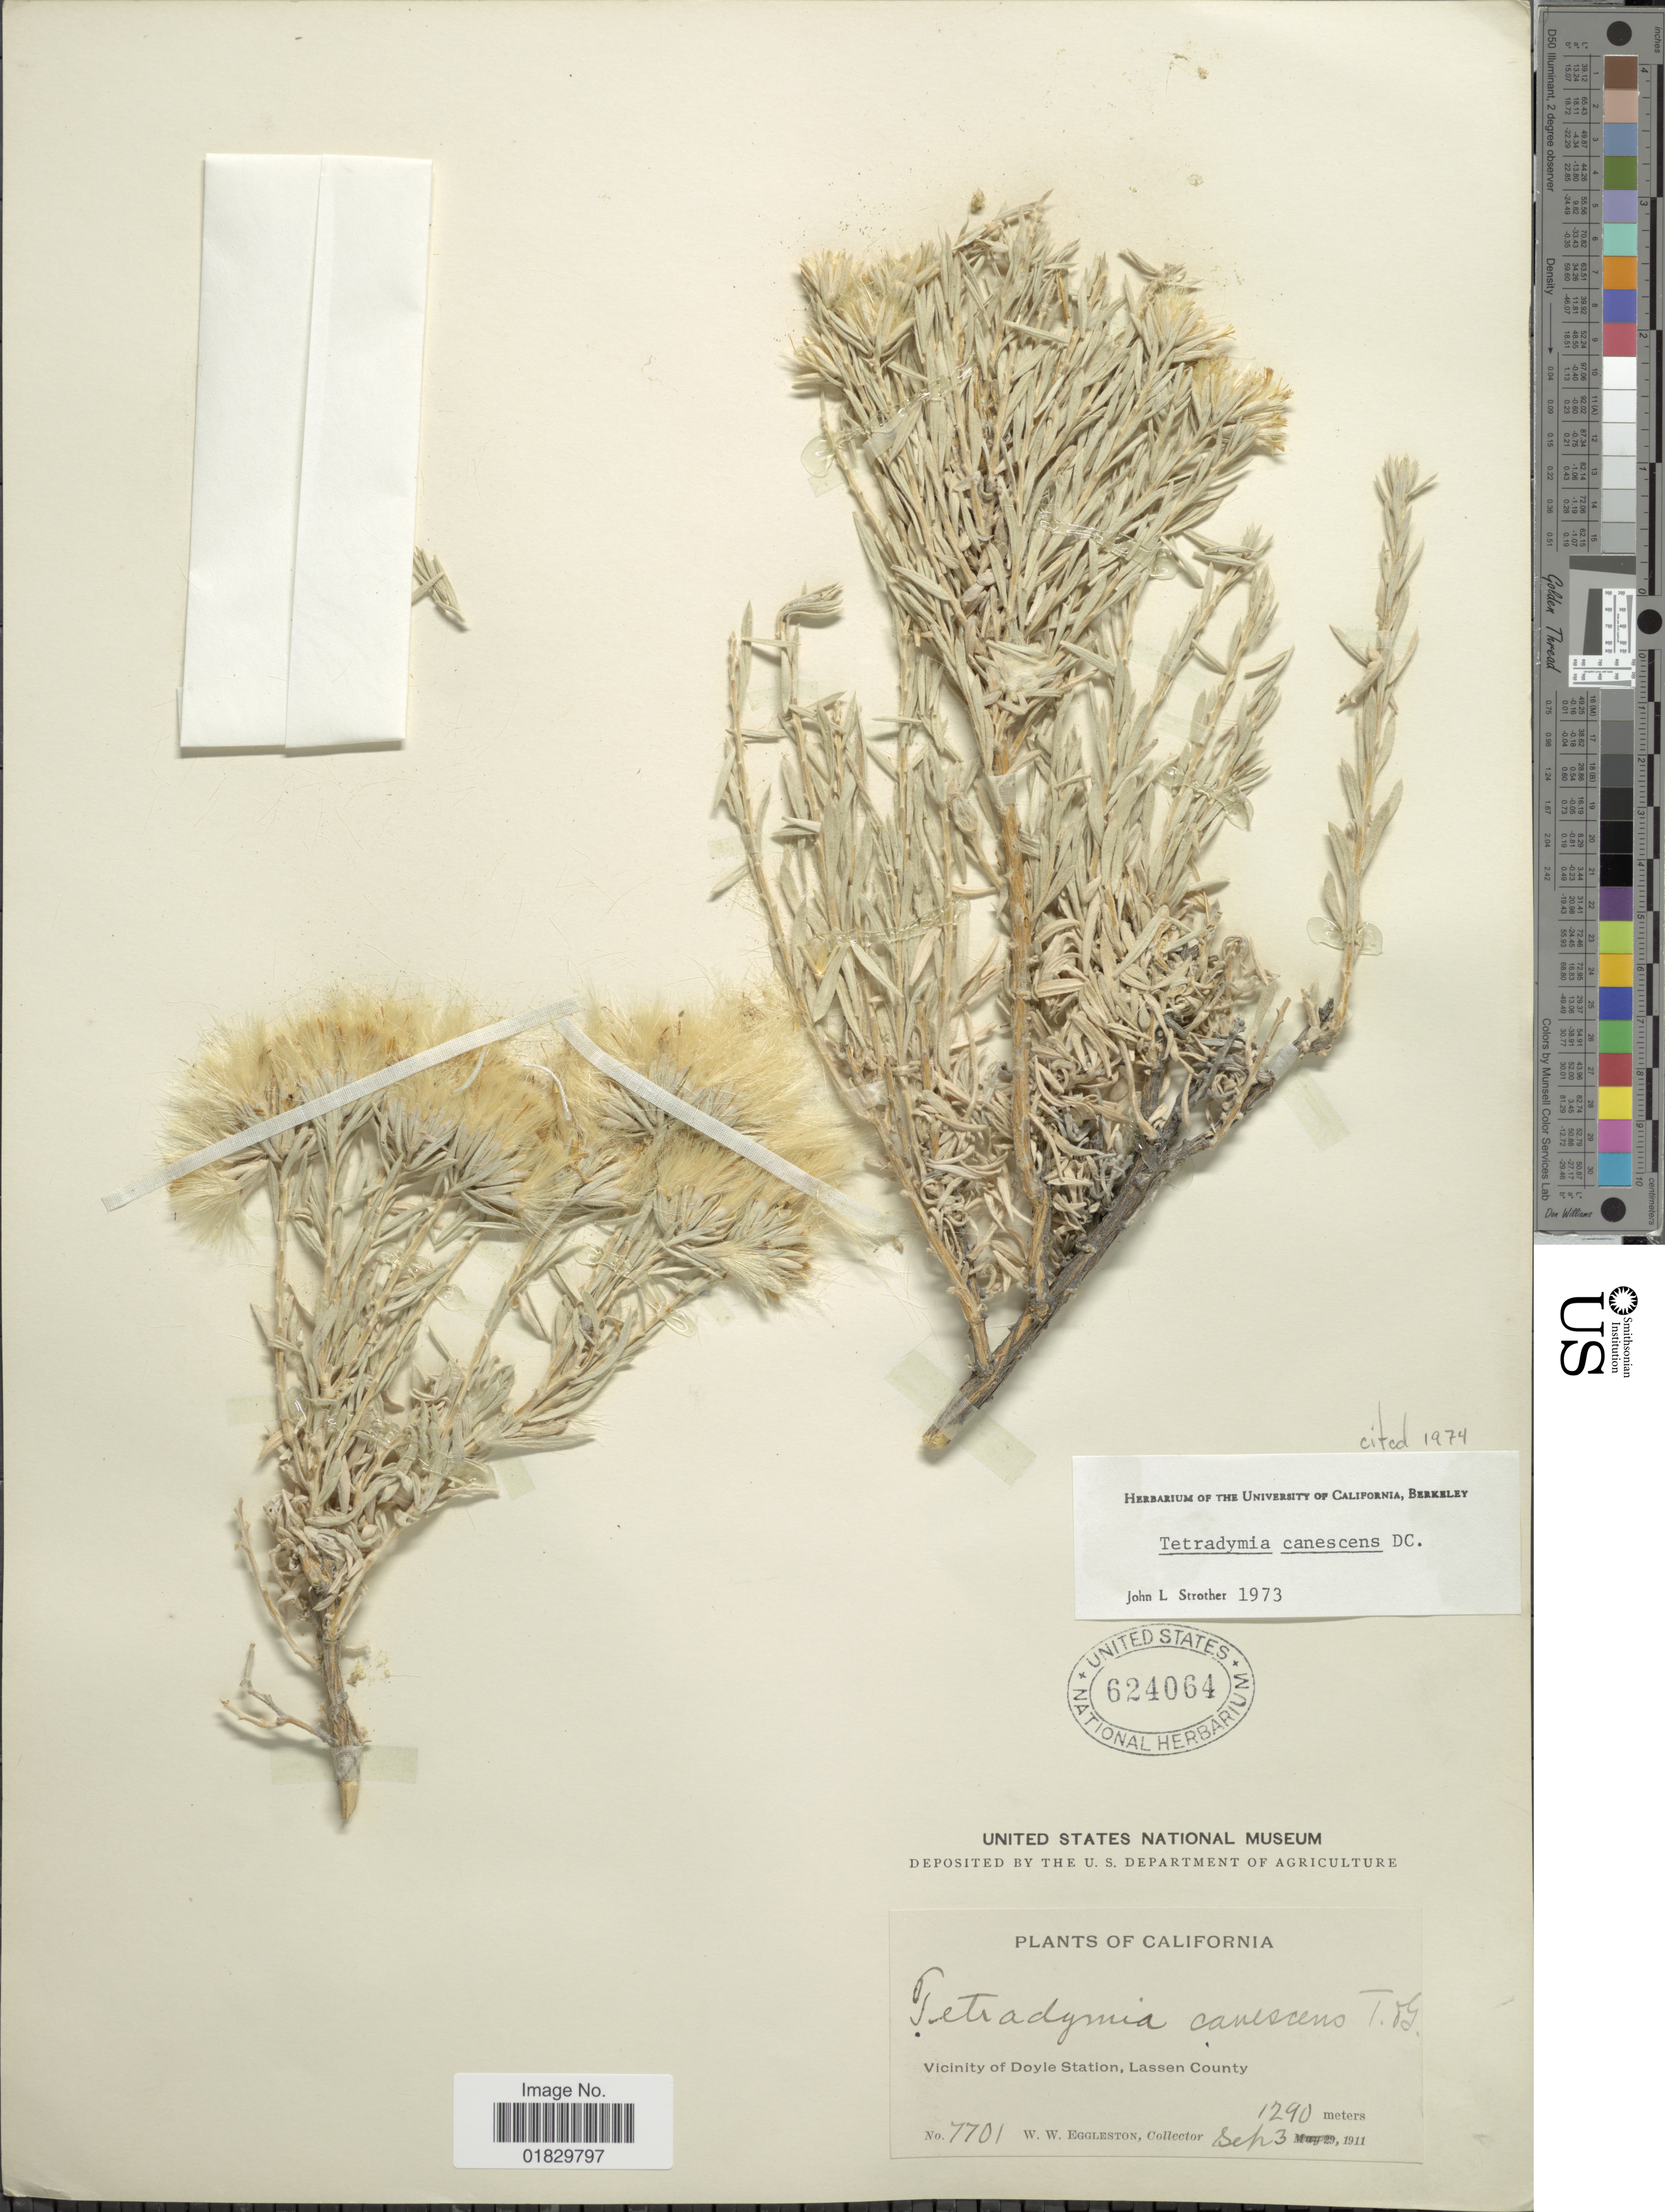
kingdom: Plantae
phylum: Tracheophyta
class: Magnoliopsida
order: Asterales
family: Asteraceae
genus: Tetradymia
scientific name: Tetradymia canescens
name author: DC.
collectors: W. W. Eggleston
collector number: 7701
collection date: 1911-09-03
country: United States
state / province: California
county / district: Lassen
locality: Vicinity of Doyle Station, Lassen County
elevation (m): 1290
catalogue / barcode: US 624064